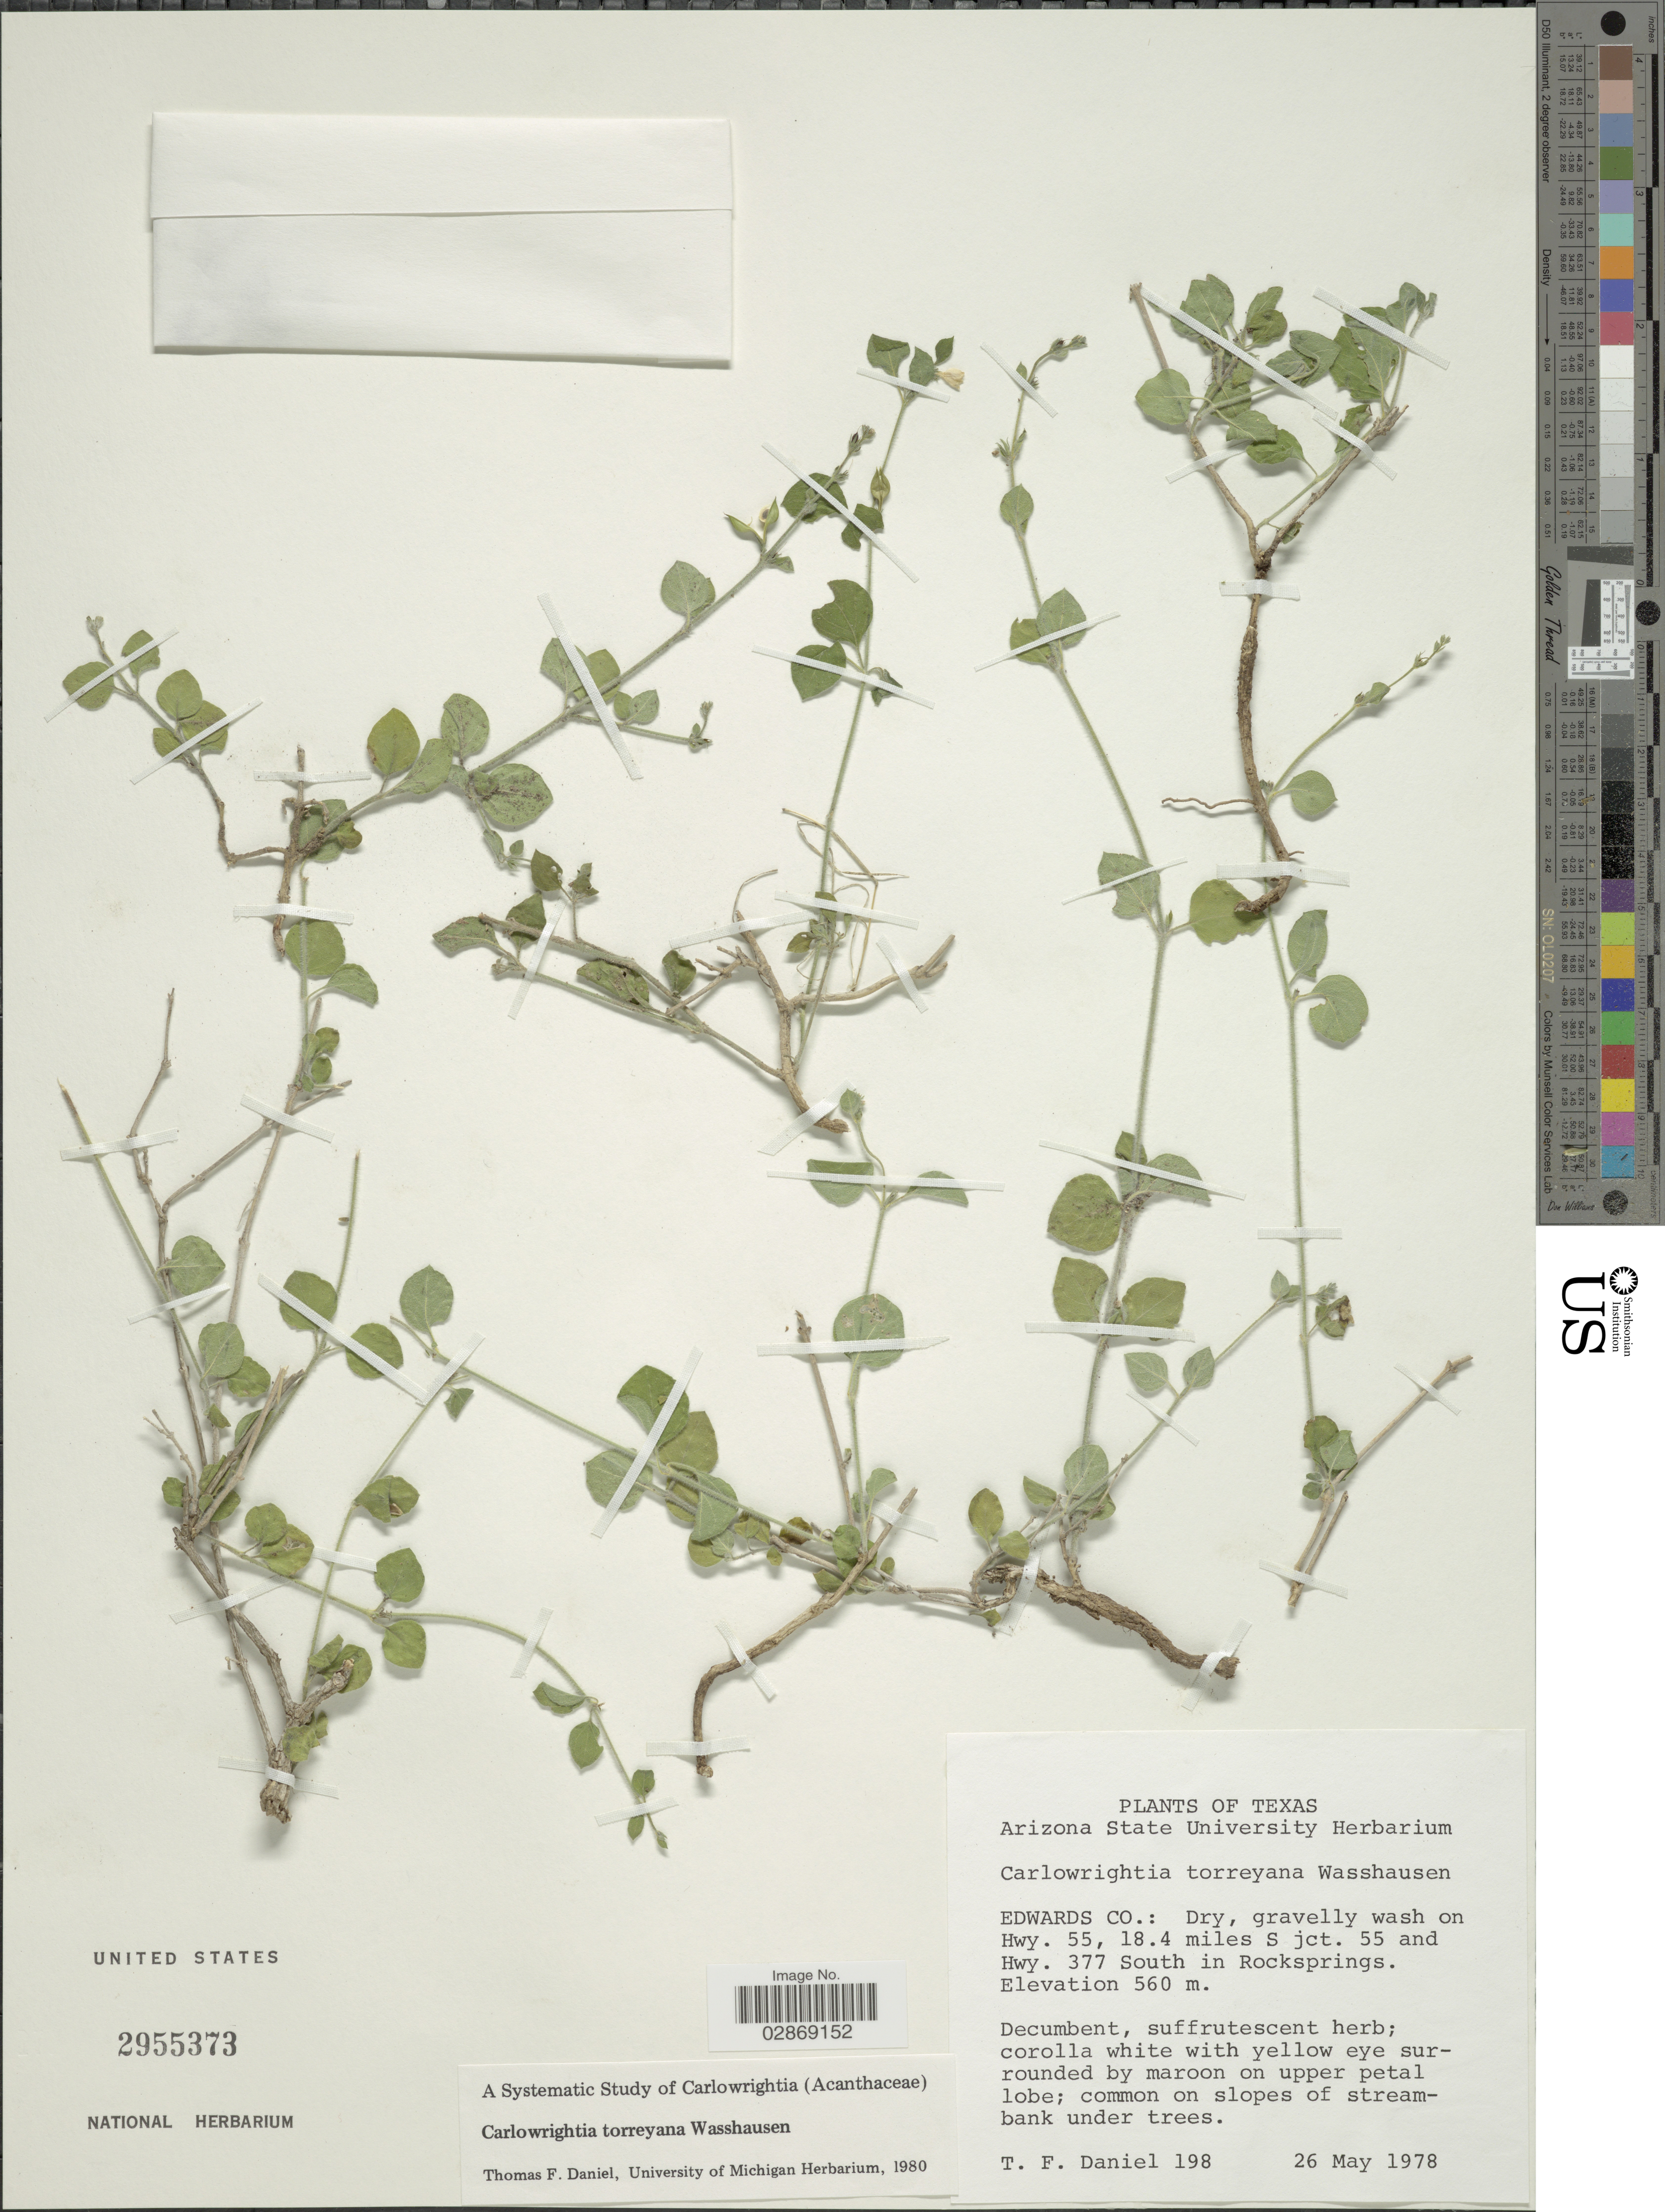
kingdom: Plantae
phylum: Tracheophyta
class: Magnoliopsida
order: Lamiales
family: Acanthaceae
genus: Carlowrightia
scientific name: Carlowrightia torreyana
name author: Wassh.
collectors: T. F. Daniel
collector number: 198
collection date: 1978-05-26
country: United States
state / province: Texas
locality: Edwards Co.: Dry, gravelly wash on Hwy. 55, 18.4 miles S jct. 55 and Hwy. 377 South in Rocksprings.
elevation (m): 560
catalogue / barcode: US 2955373